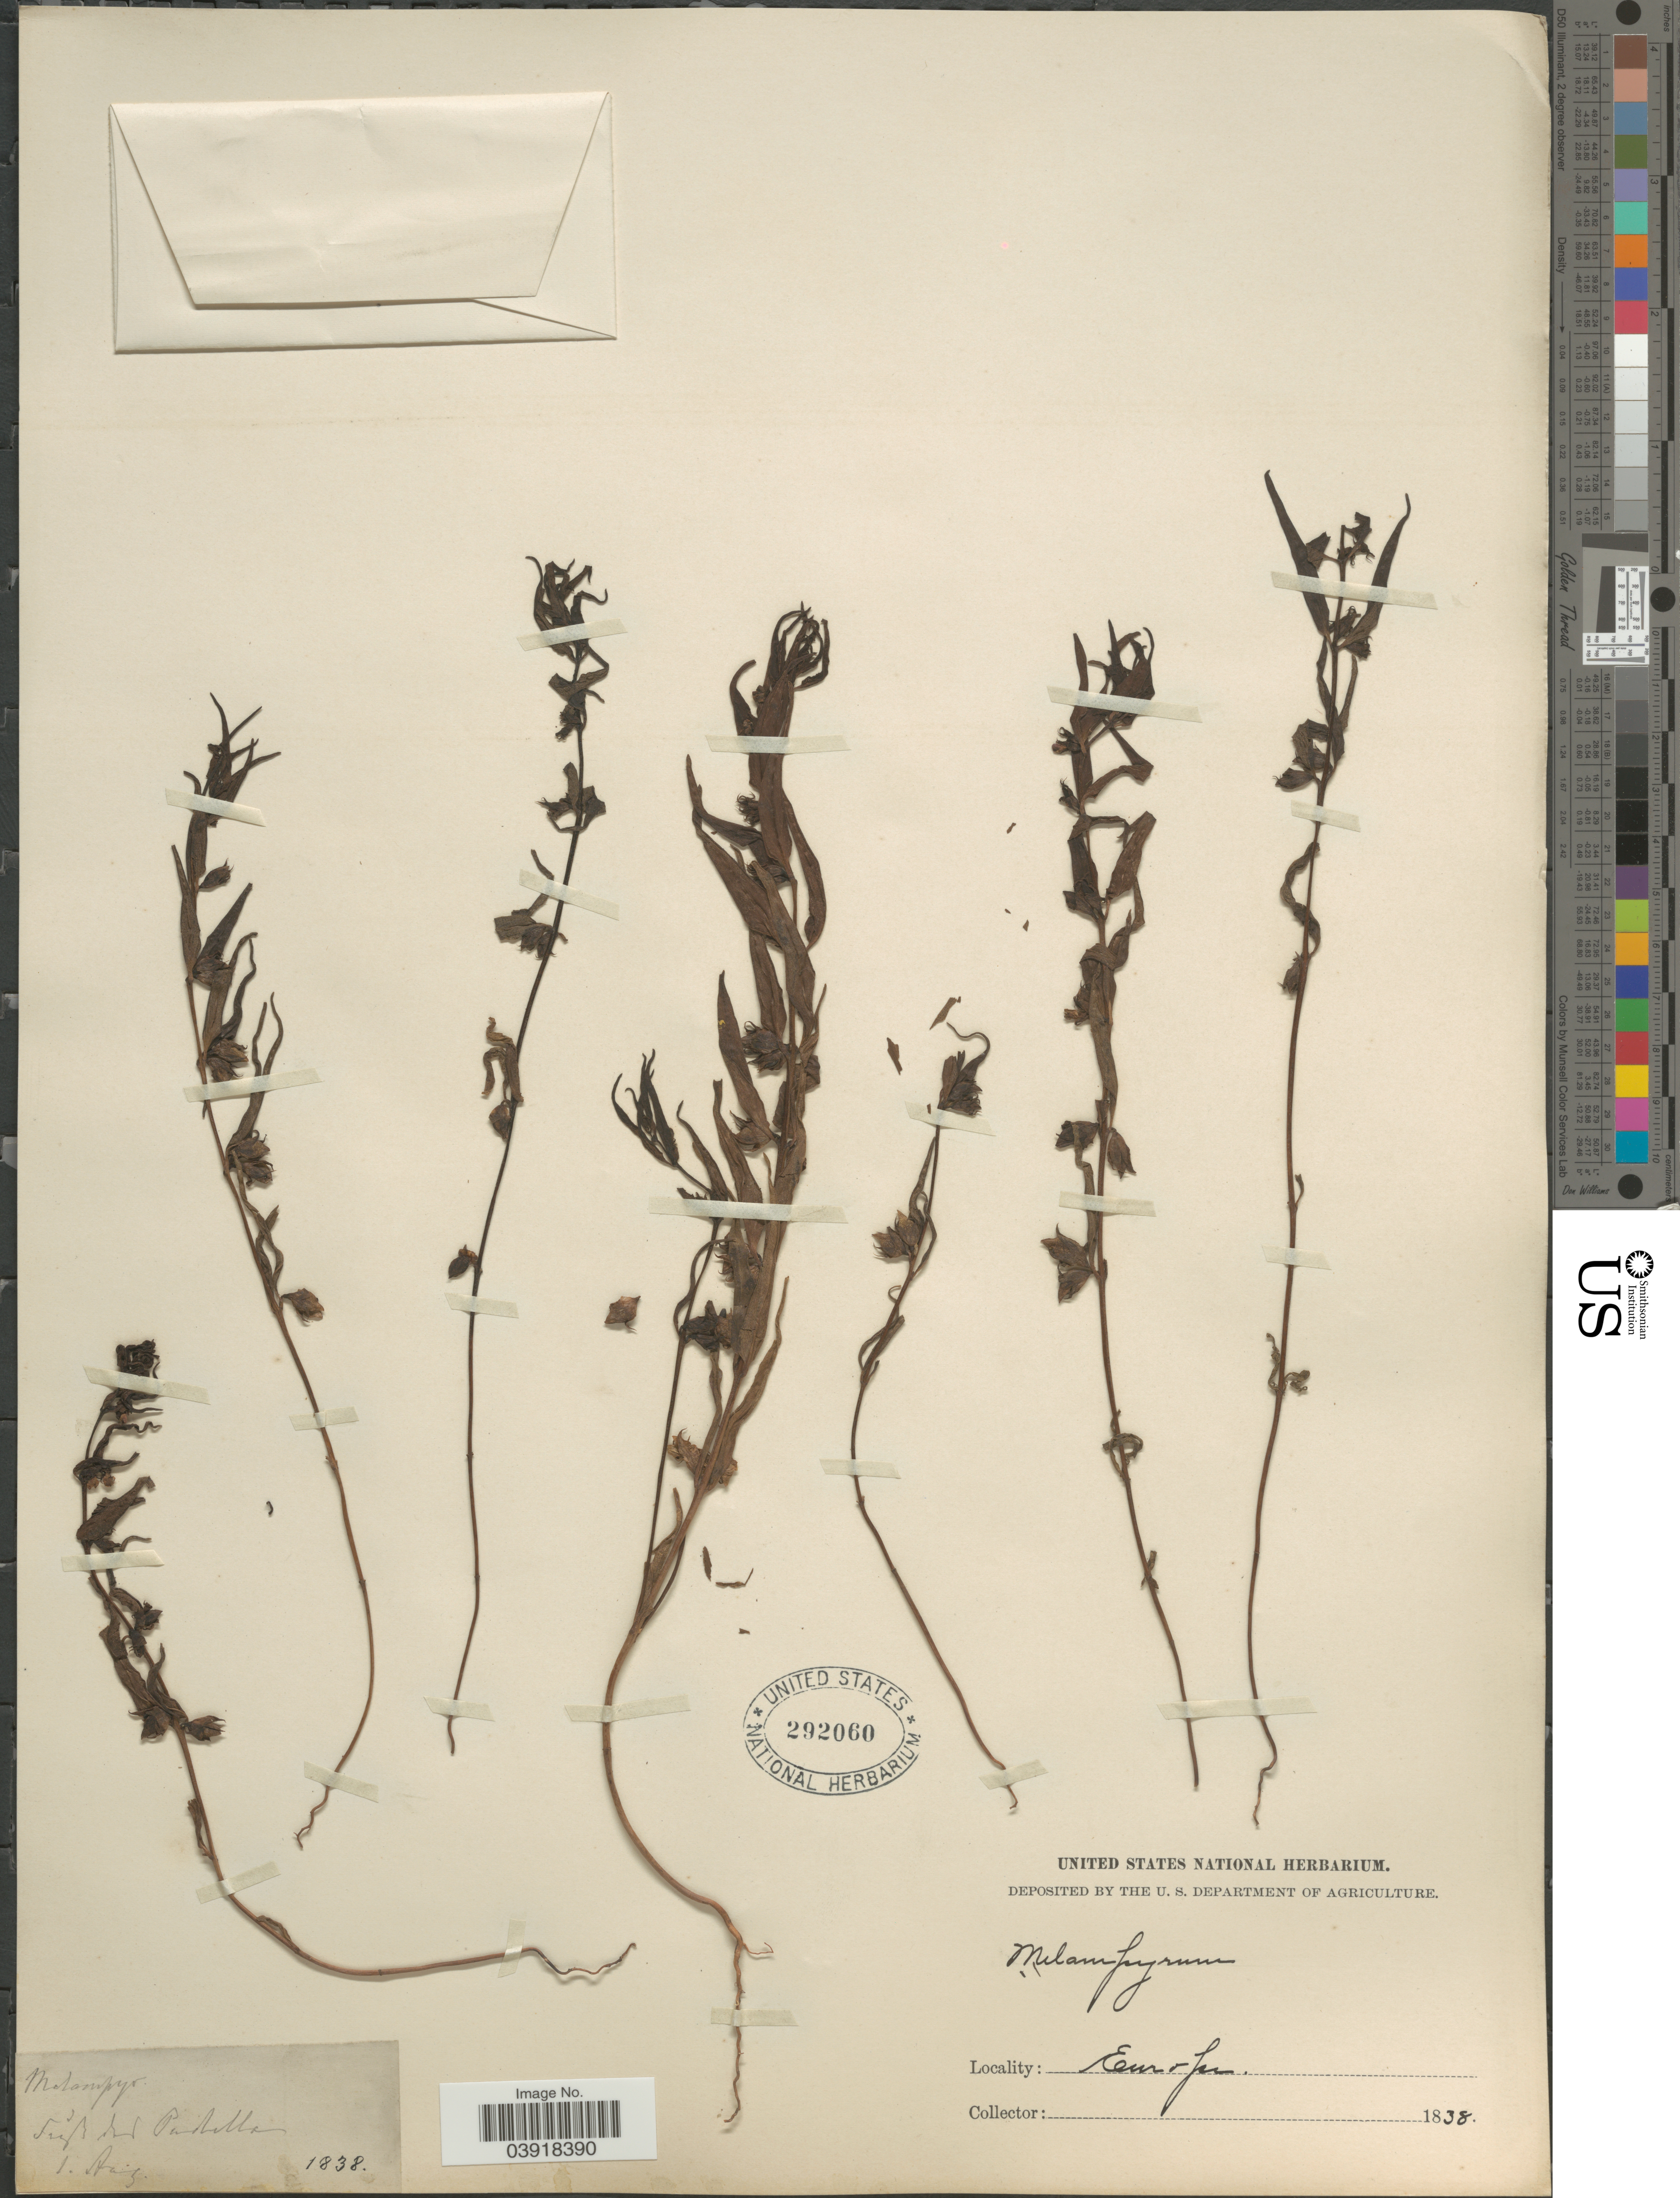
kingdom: Plantae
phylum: Tracheophyta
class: Magnoliopsida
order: Lamiales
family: Orobanchaceae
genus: Melampyrum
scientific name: Melampyrum sp.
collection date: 1838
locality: [illegible text] Padilla. Europe.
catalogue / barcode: US 292060